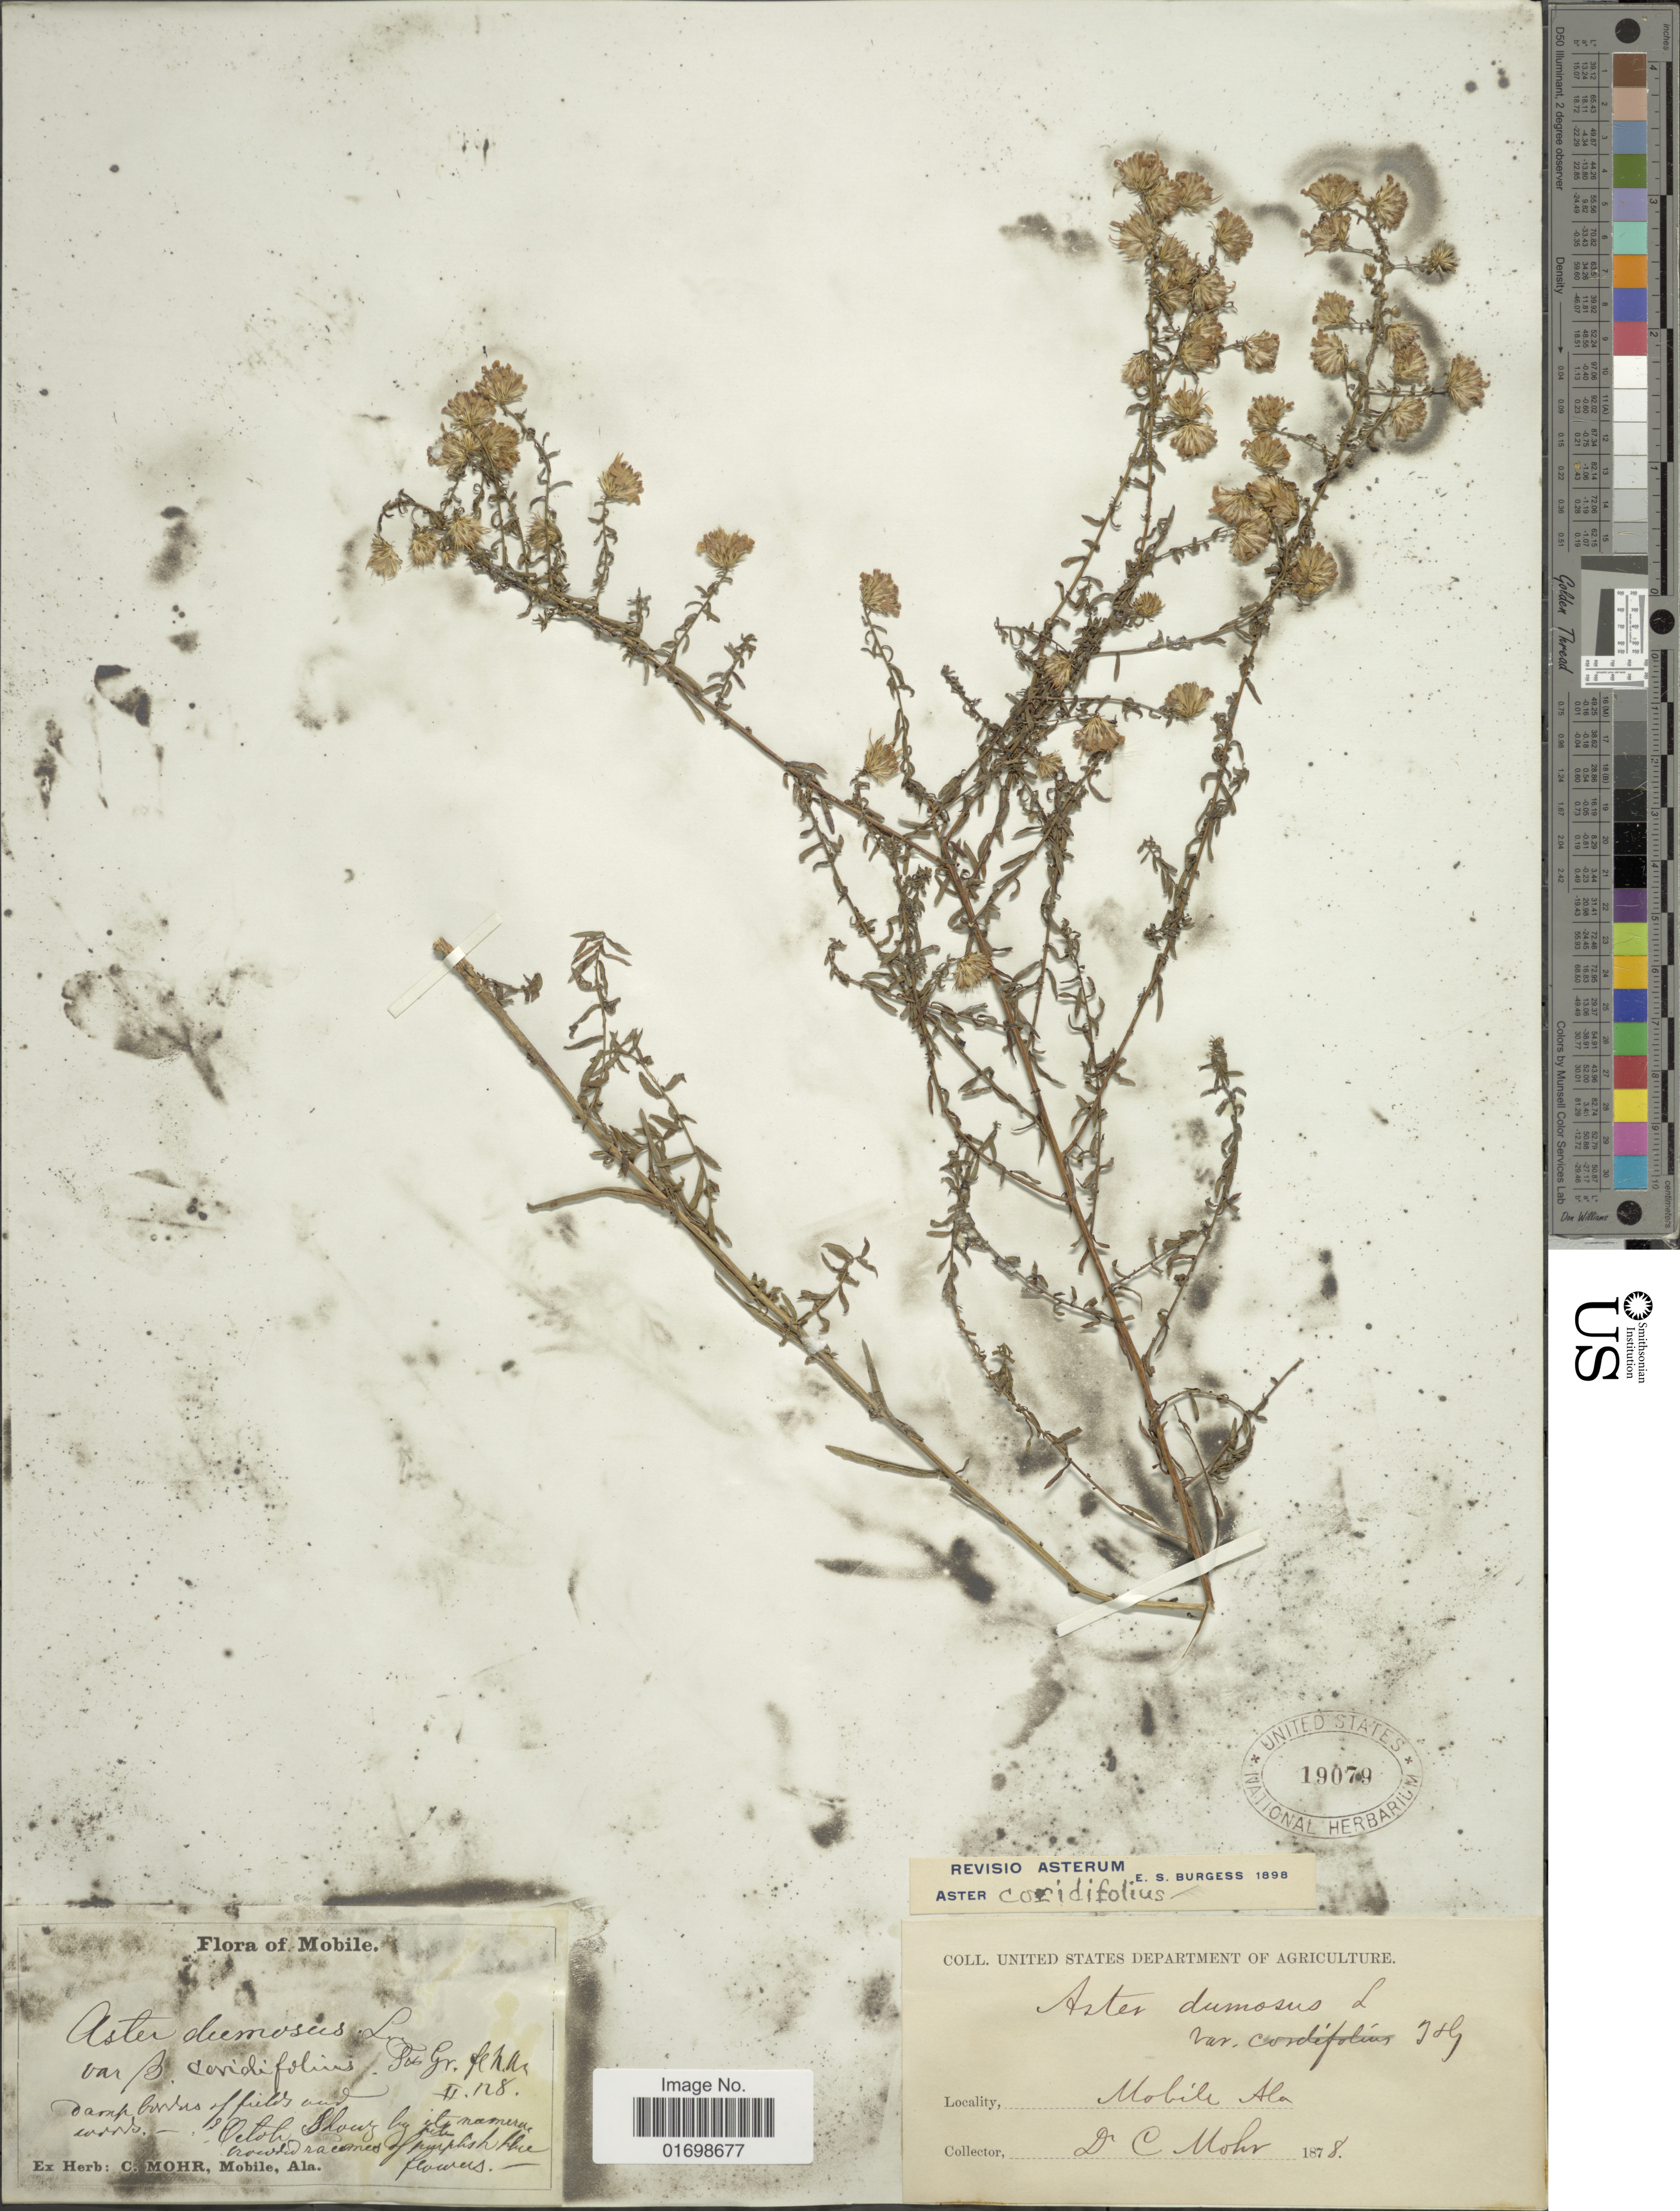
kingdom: Plantae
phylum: Tracheophyta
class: Magnoliopsida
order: Asterales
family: Asteraceae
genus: Symphyotrichum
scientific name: Symphyotrichum dumosum var. coridifolium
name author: (Michx.) Semple et al.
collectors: C. T. Mohr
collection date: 1878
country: United States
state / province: Alabama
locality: Mobile Ala.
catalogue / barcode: US 19079